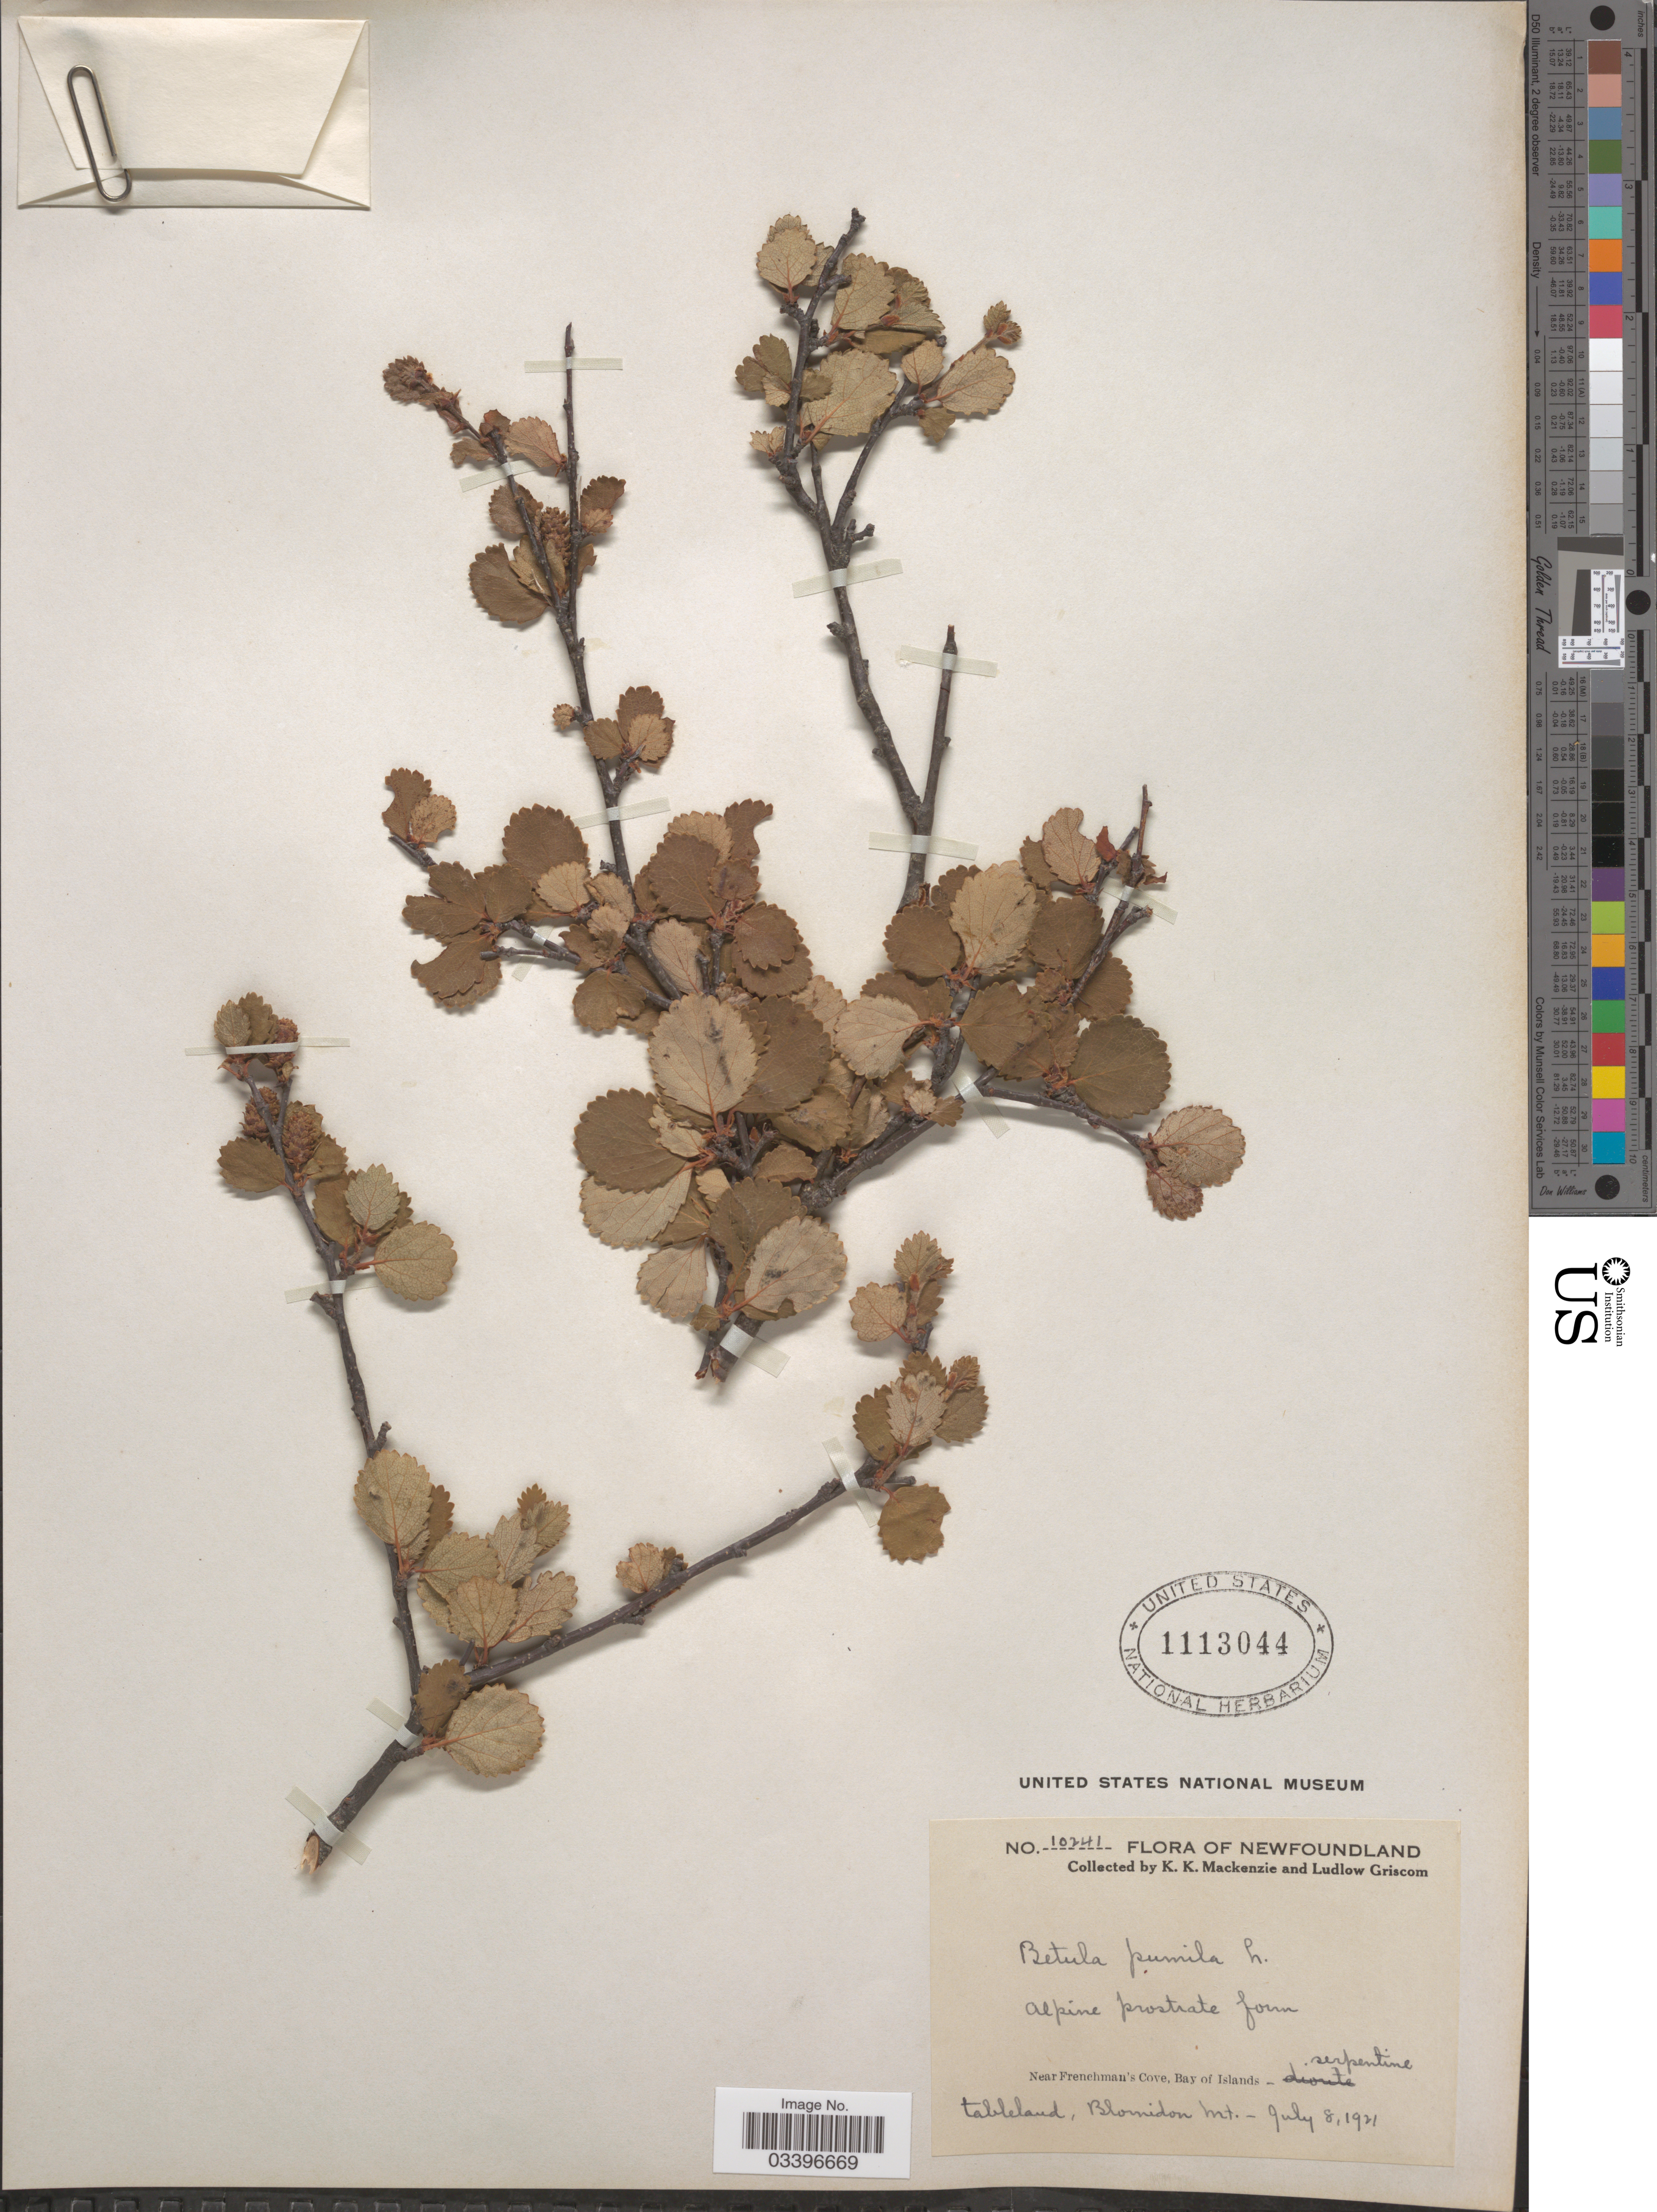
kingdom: Plantae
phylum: Tracheophyta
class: Magnoliopsida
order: Fagales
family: Betulaceae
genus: Betula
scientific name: Betula pumila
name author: L.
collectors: K. K. Mackenzie & L. Griscom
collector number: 10241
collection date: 1921-07-08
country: Canada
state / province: Newfoundland and Labrador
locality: Near Frenchman's Cove, Bay of Islands - serpentine tableland, Blomidon Mt.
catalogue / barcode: US 1113044